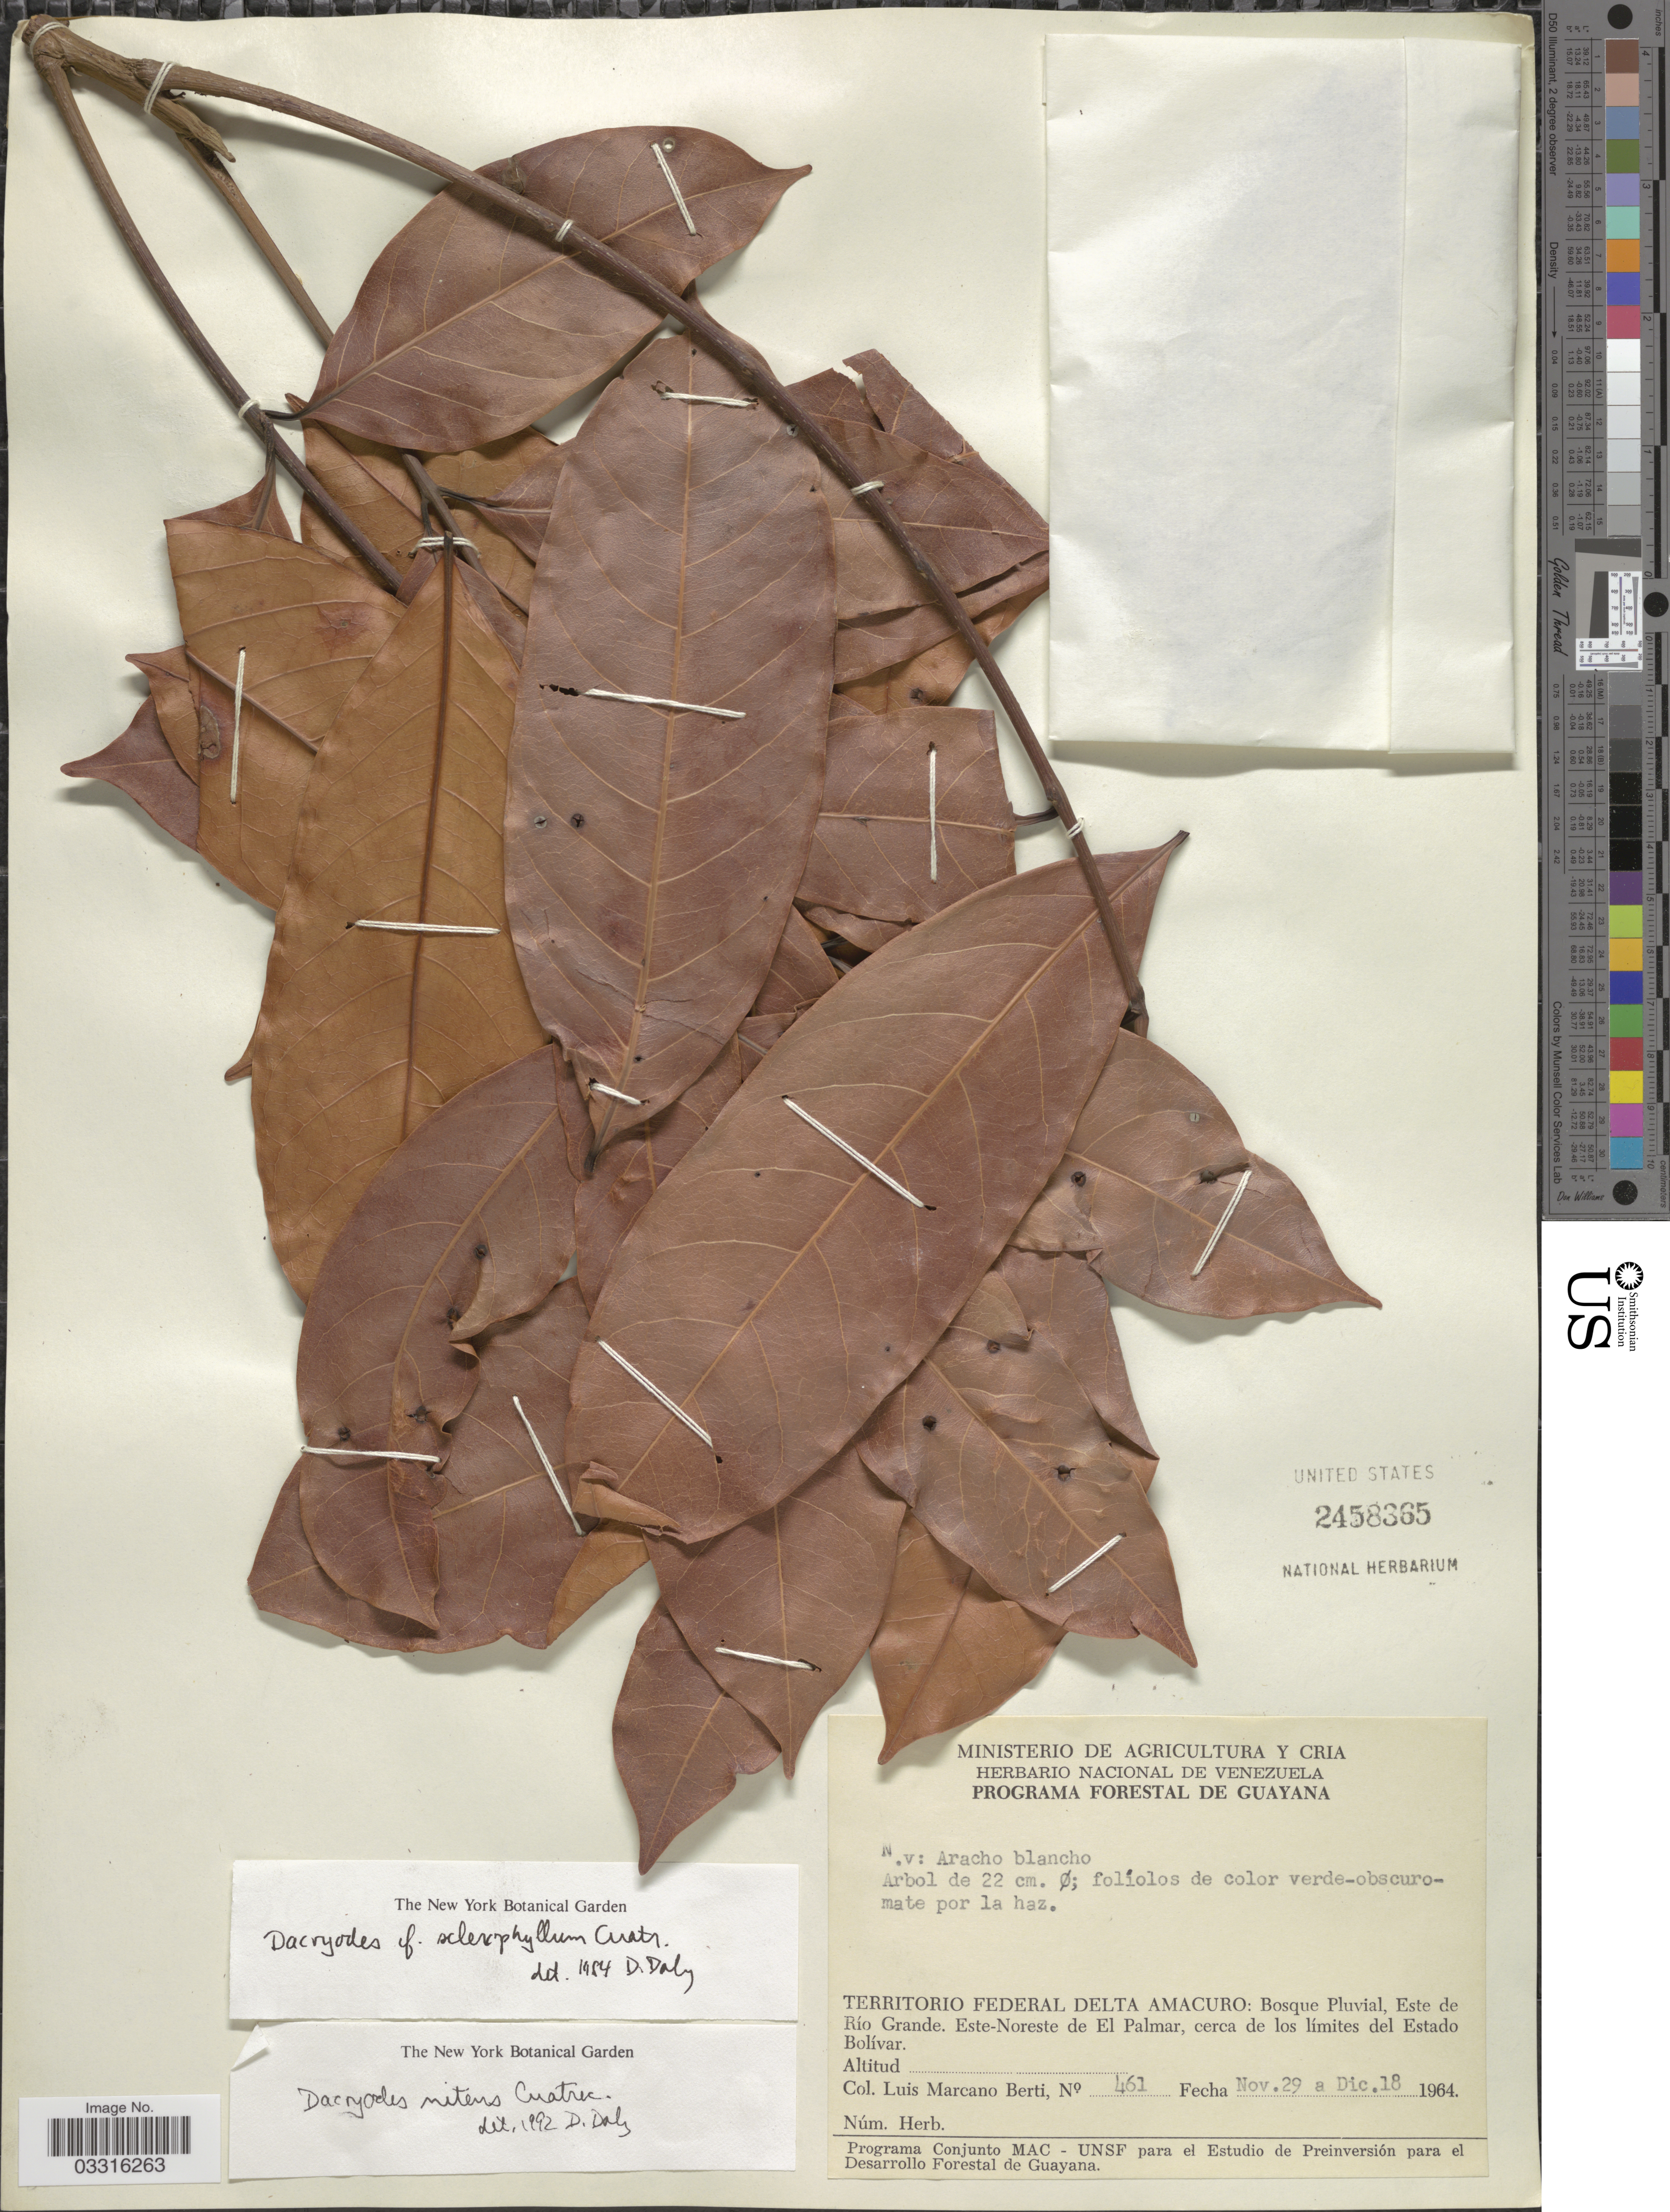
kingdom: Plantae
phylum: Tracheophyta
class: Magnoliopsida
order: Sapindales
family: Burseraceae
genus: Dacryodes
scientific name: Dacryodes sclerophylla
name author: Cuatrec.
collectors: L. Marcano-Berti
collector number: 461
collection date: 1964-11-29/1964-12-18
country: Venezuela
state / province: Delta Amacuro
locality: Territorio Federal Delta Amacuro: Bosque Pluvial, Este de Río Grande. Este-Noreste de El Palmar, cerca de los límites del Estado Bolívar.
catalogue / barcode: US 2458365